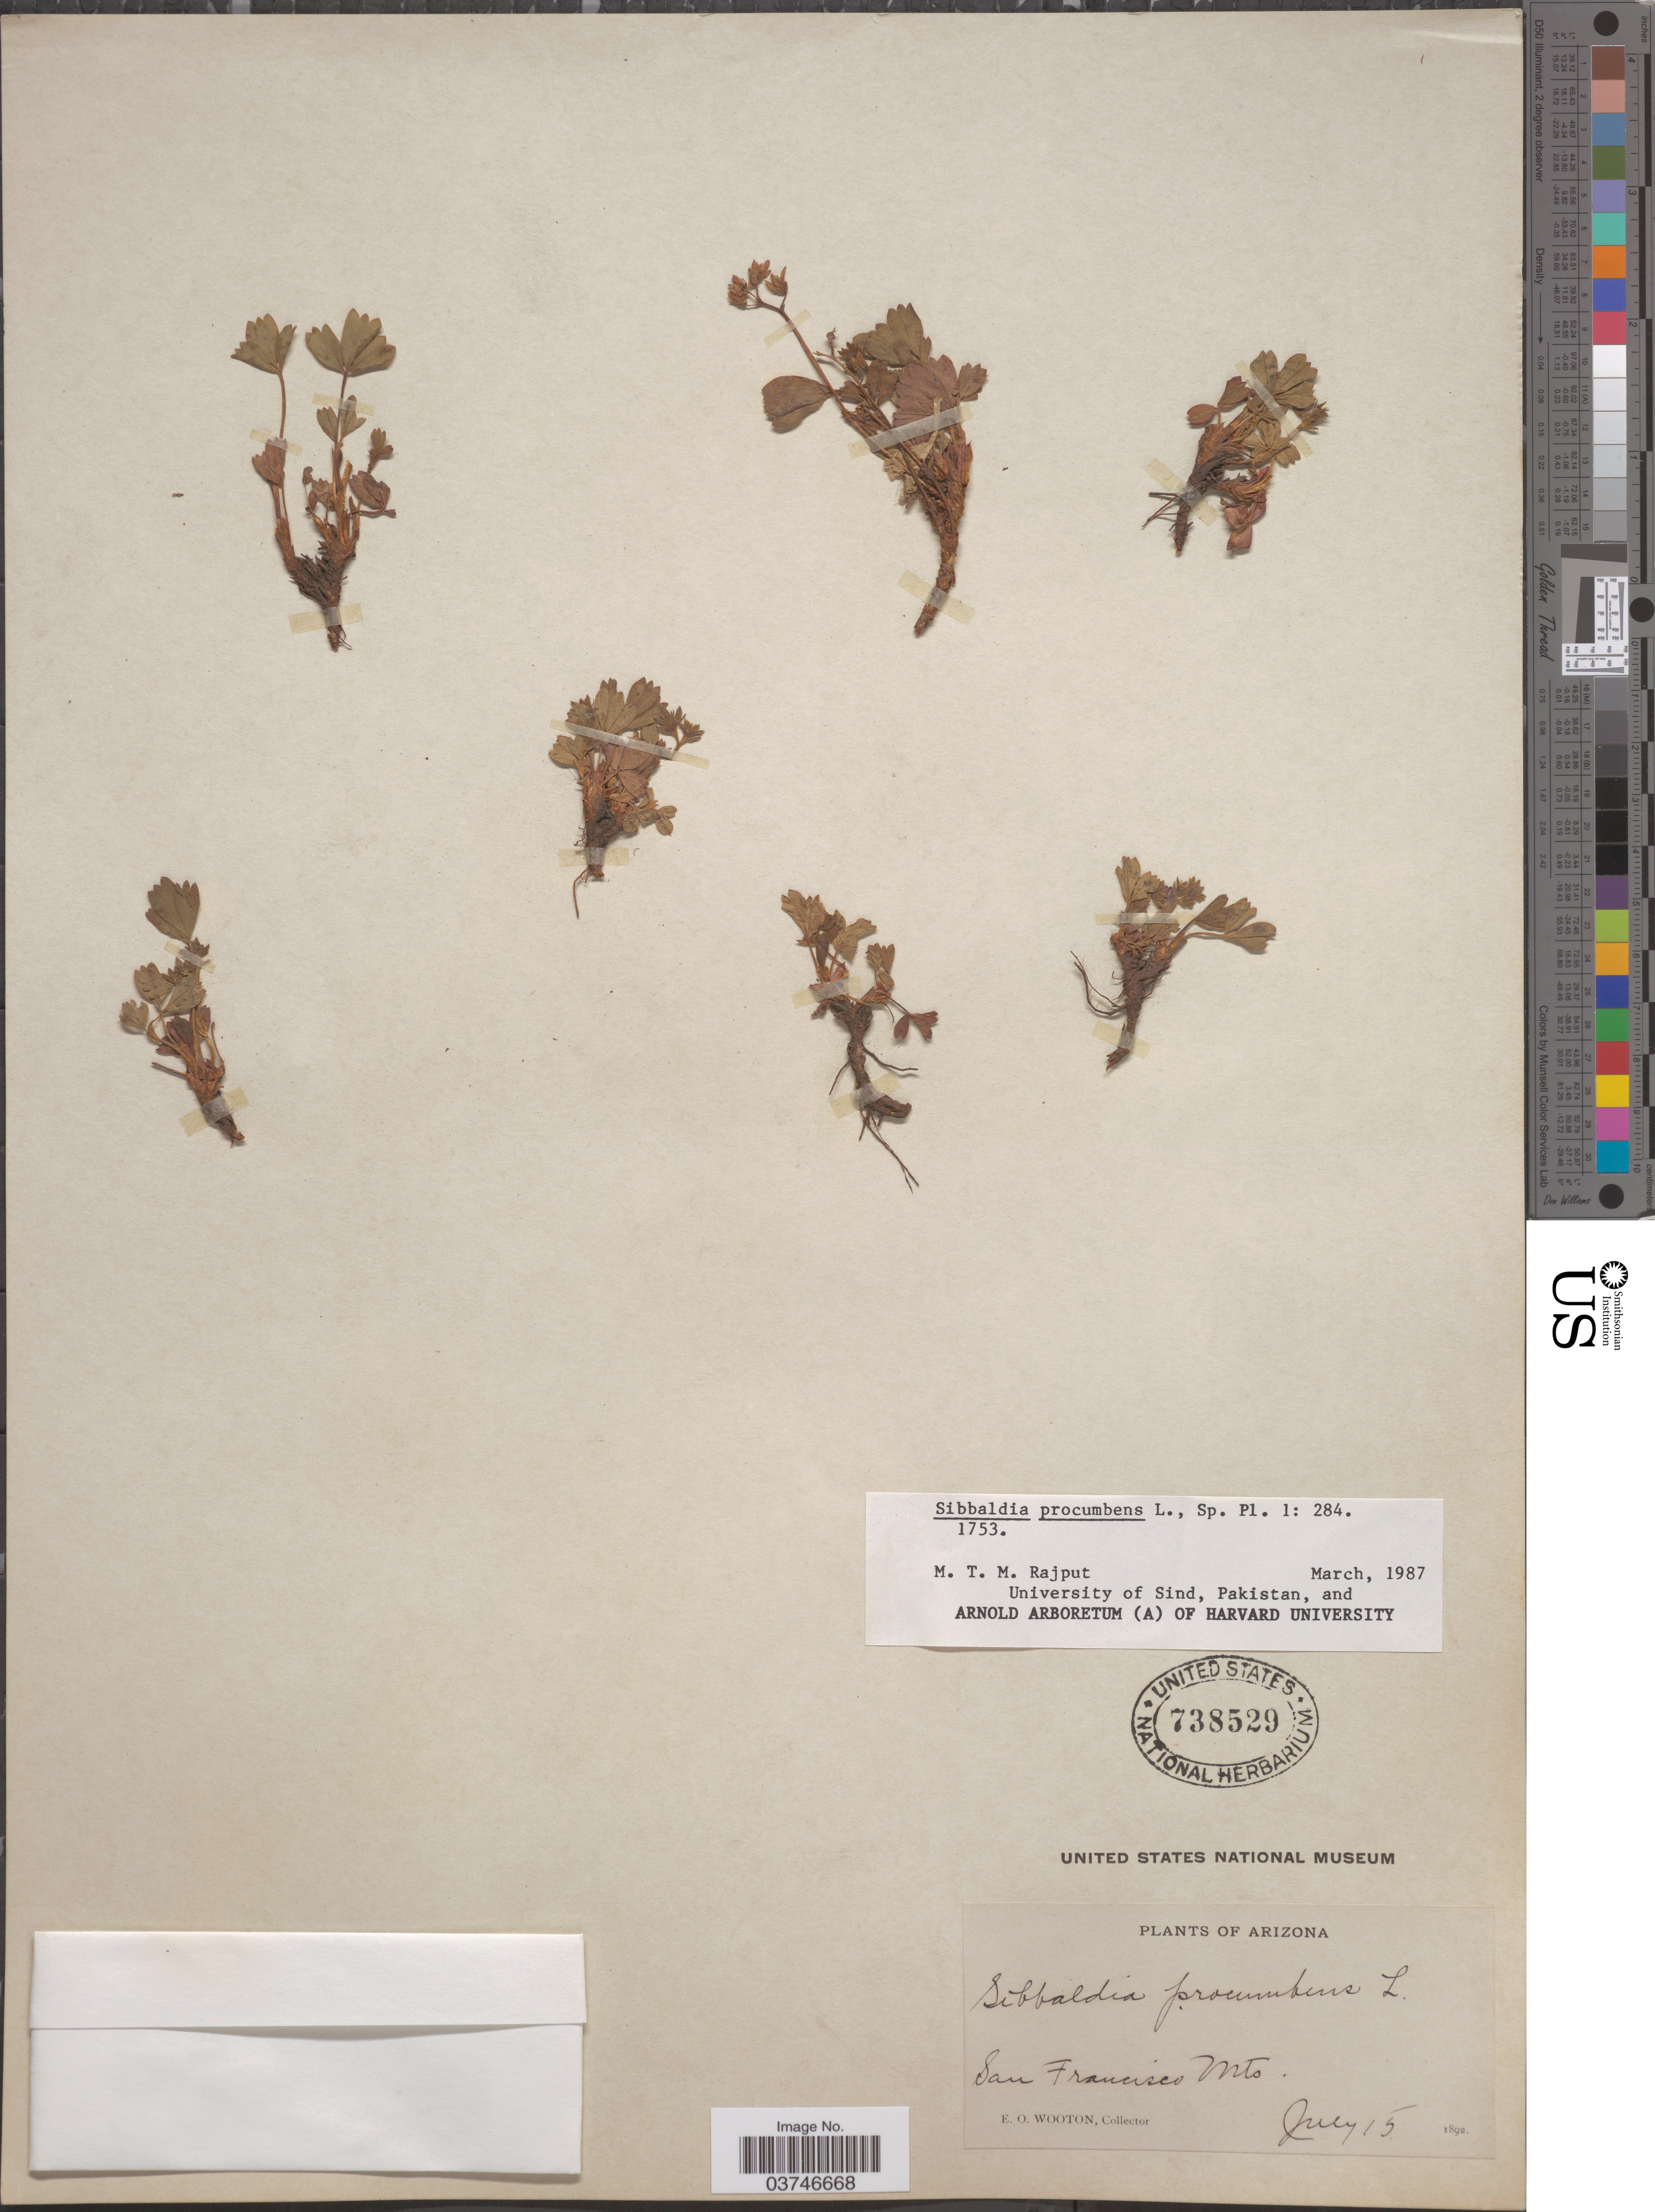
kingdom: Plantae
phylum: Tracheophyta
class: Magnoliopsida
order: Rosales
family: Rosaceae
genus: Sibbaldia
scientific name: Sibbaldia procumbens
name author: L.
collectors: E. O. Wooton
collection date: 1892-07-15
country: United States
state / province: Arizona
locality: San Francisco Mts.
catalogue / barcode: US 738529